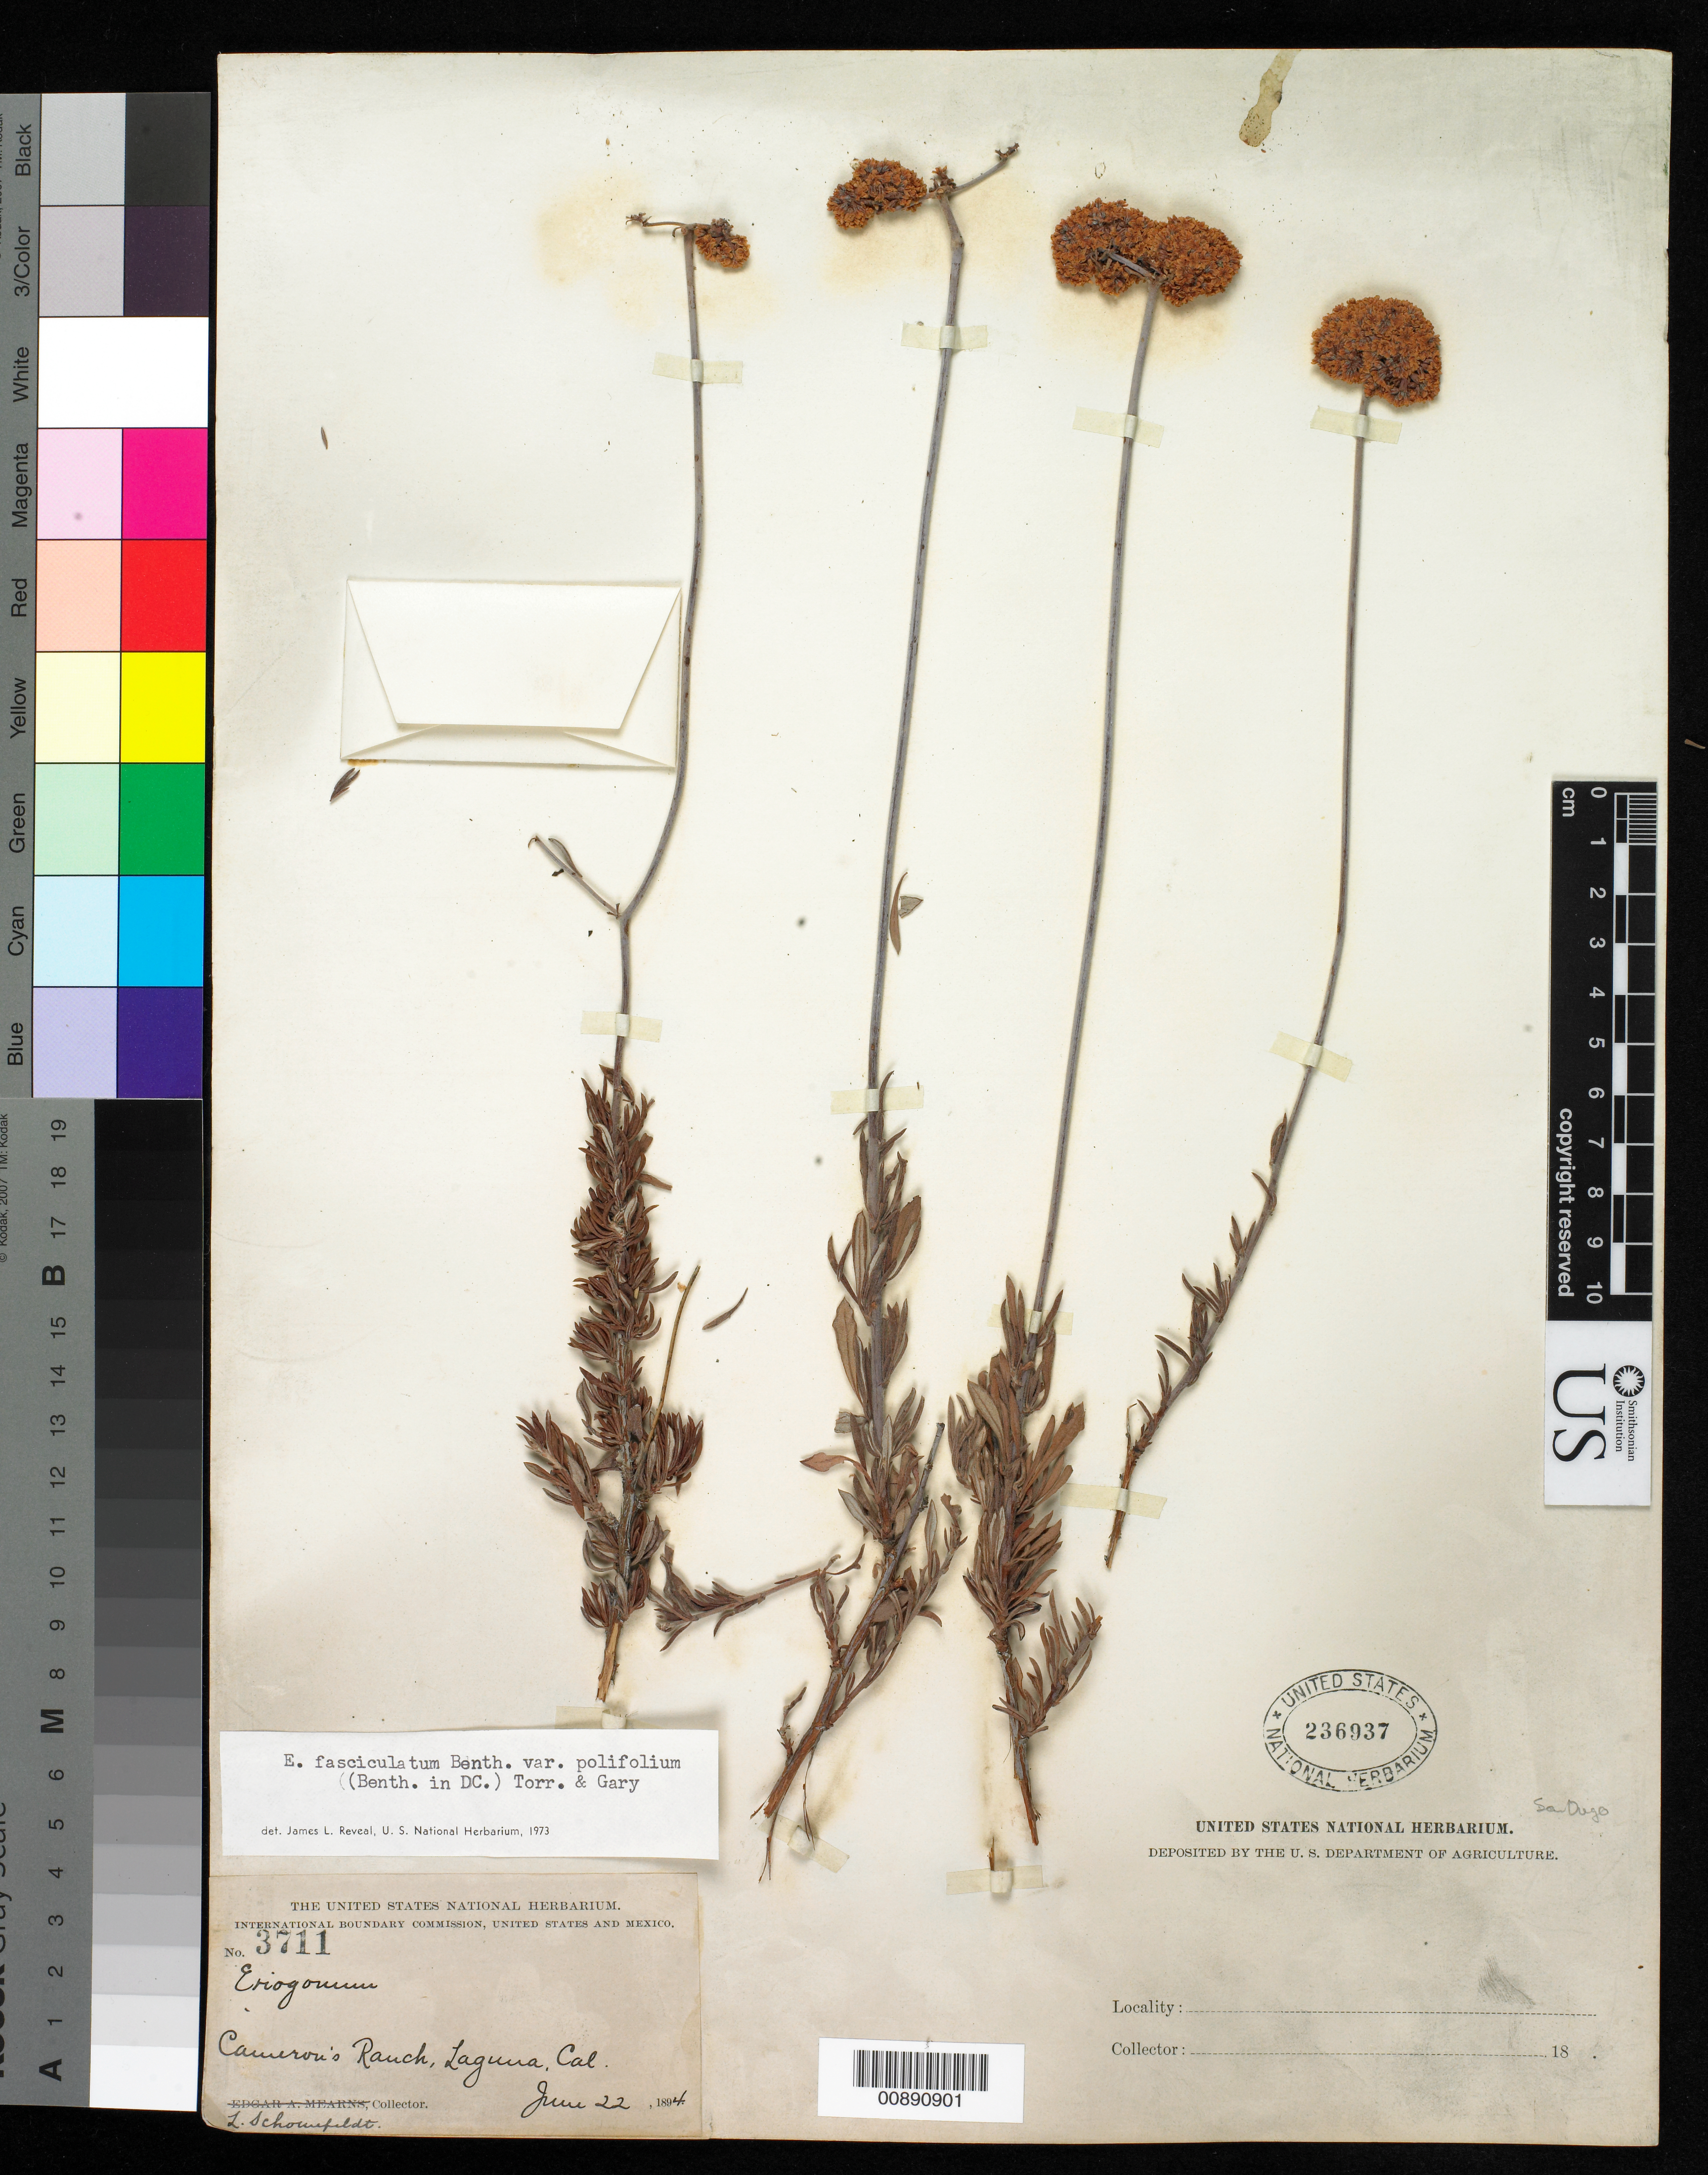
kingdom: Plantae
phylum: Tracheophyta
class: Magnoliopsida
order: Caryophyllales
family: Polygonaceae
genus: Eriogonum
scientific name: Eriogonum fasciculatum var. polifolium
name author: (Benth.) Torr. & A. Gray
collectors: L. Schoenfeldt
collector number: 3711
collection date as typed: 22 Jun 1894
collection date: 1894-06-22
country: United States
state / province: California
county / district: Orange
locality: Cameron's Ranch, Laguna, California.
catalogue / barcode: US 236937